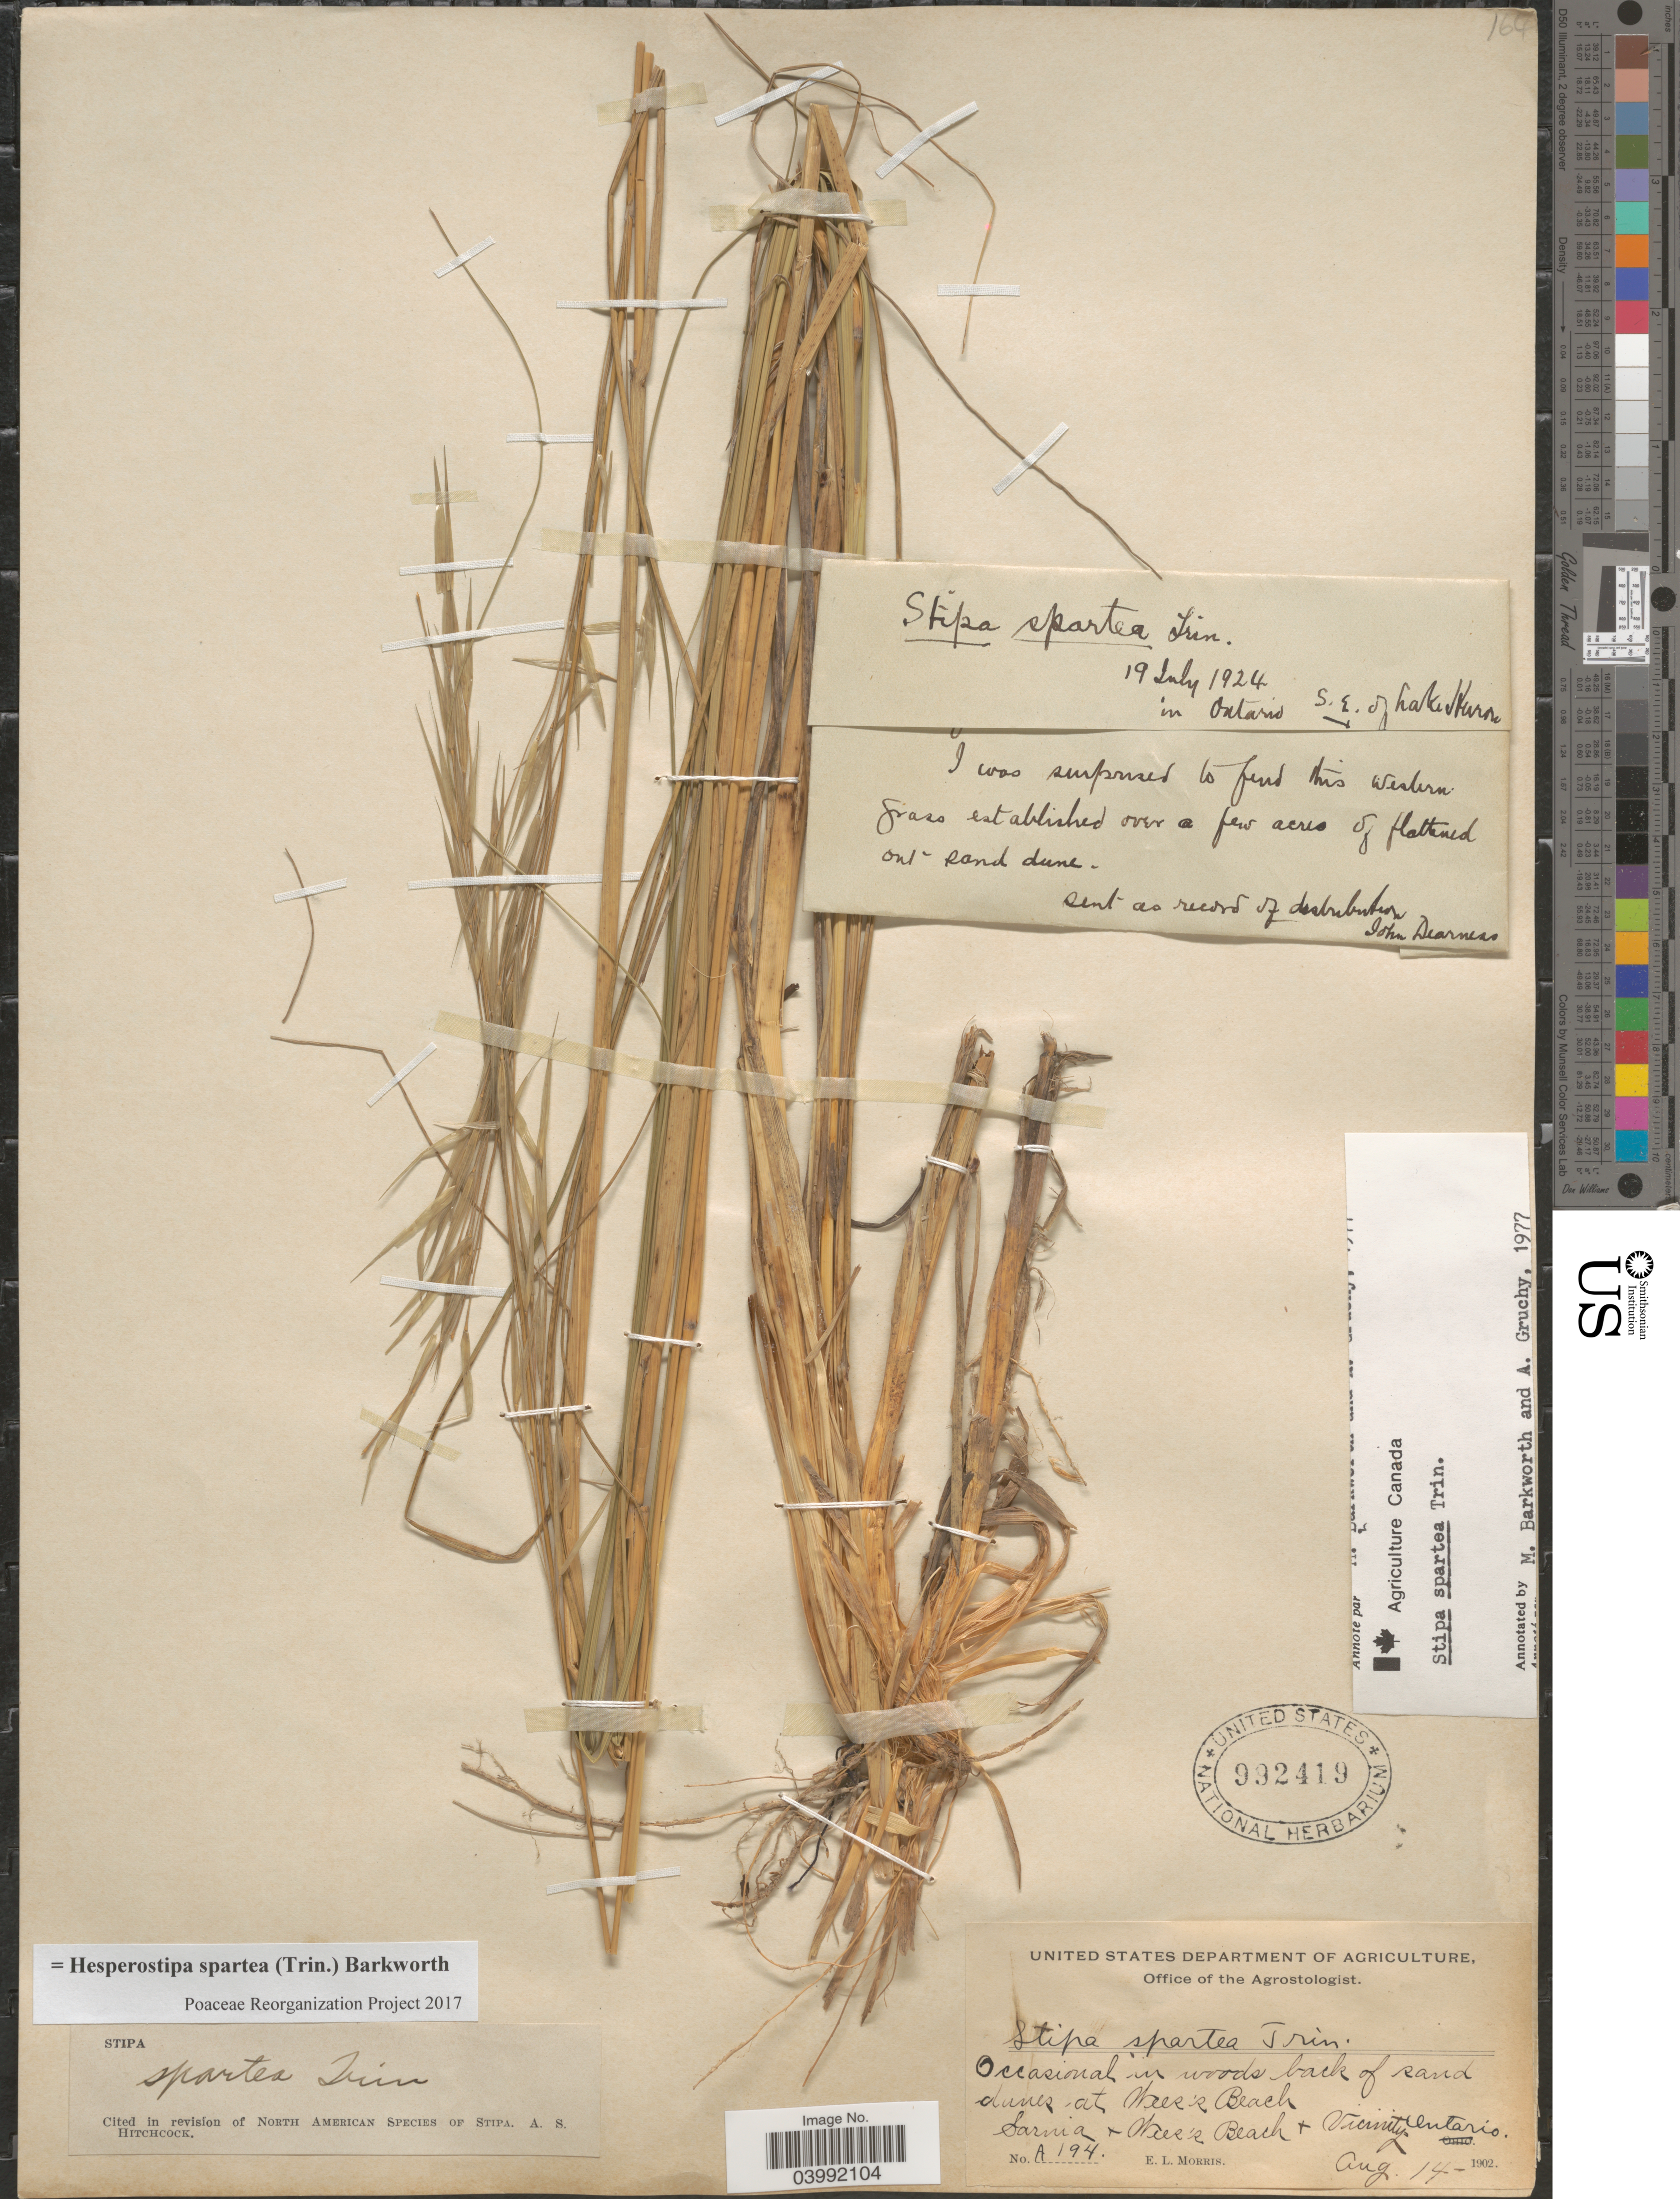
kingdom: Plantae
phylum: Tracheophyta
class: Liliopsida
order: Poales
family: Poaceae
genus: Hesperostipa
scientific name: Hesperostipa spartea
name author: (Trin.) Barkworth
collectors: E. Morris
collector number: A194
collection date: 1902-08-14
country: Canada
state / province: Ontario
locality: At Wees's Beach. Sarnia & Wees's Beach & Vicinity.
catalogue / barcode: US 992419